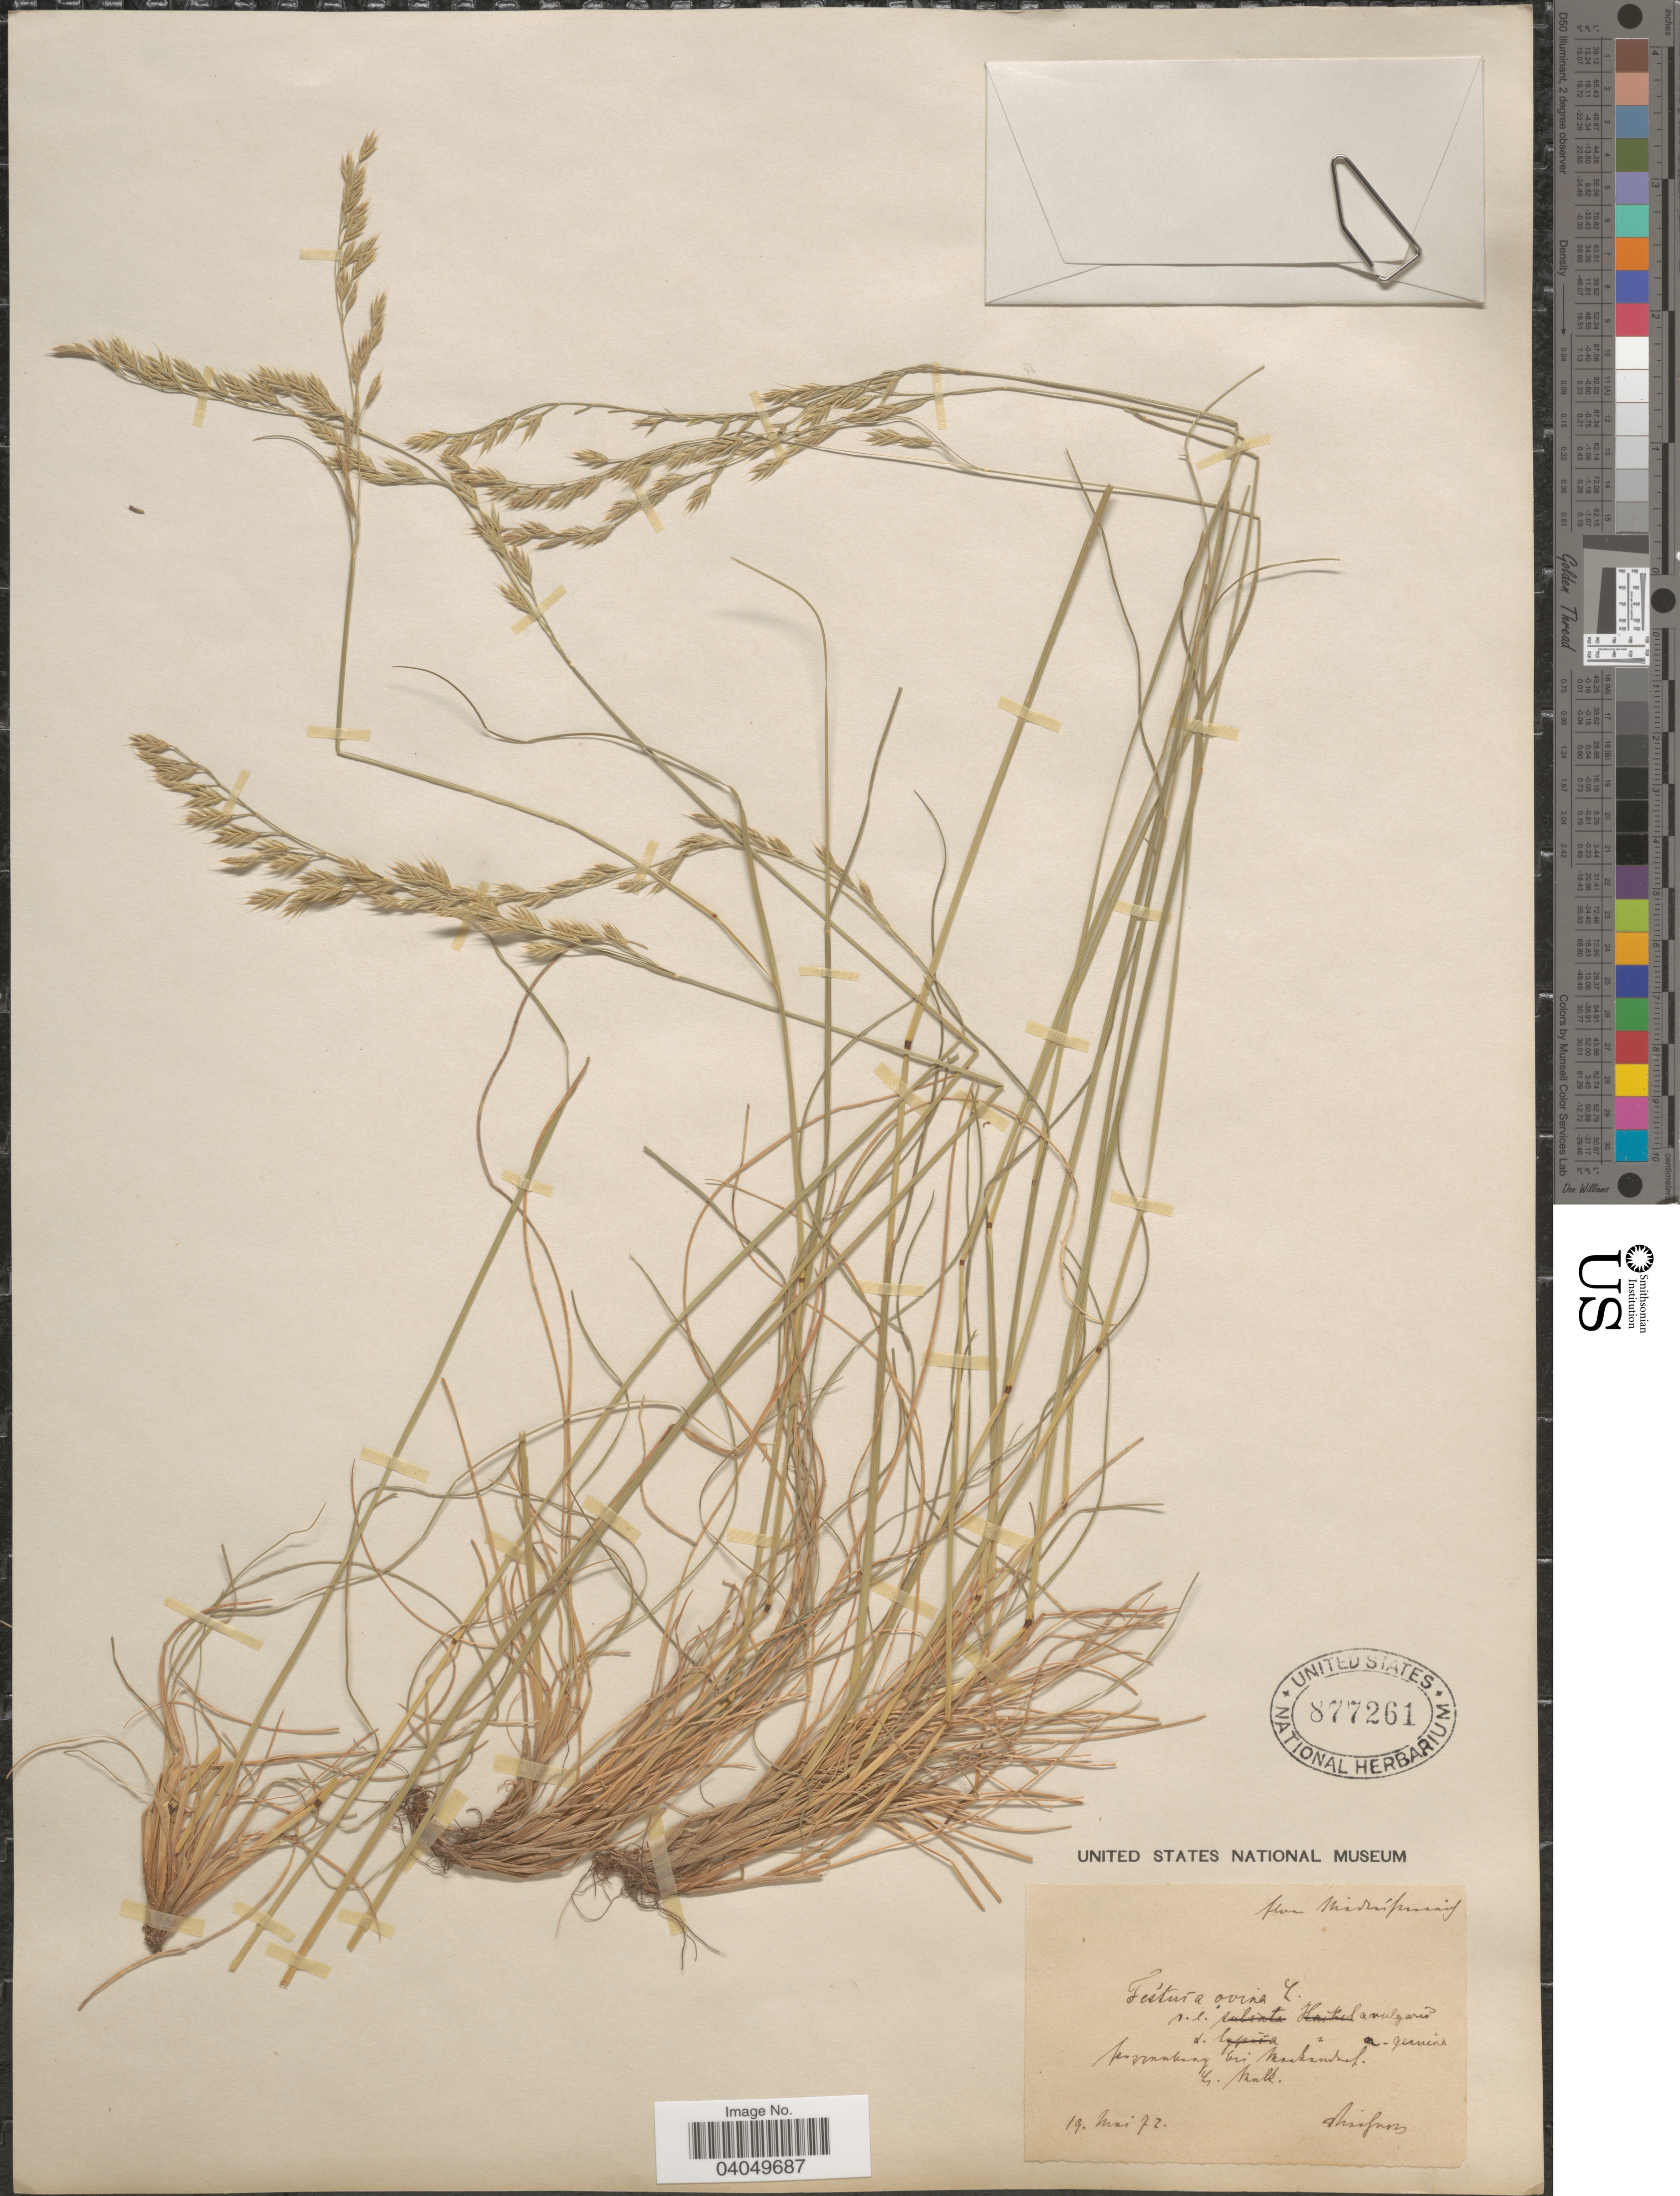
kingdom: Plantae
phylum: Tracheophyta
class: Liliopsida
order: Poales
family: Poaceae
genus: Festuca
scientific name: Festuca ovina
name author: L.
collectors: F. Vierhapper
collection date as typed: Transcribed d/m/y: 14/5/72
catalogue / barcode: US 877261